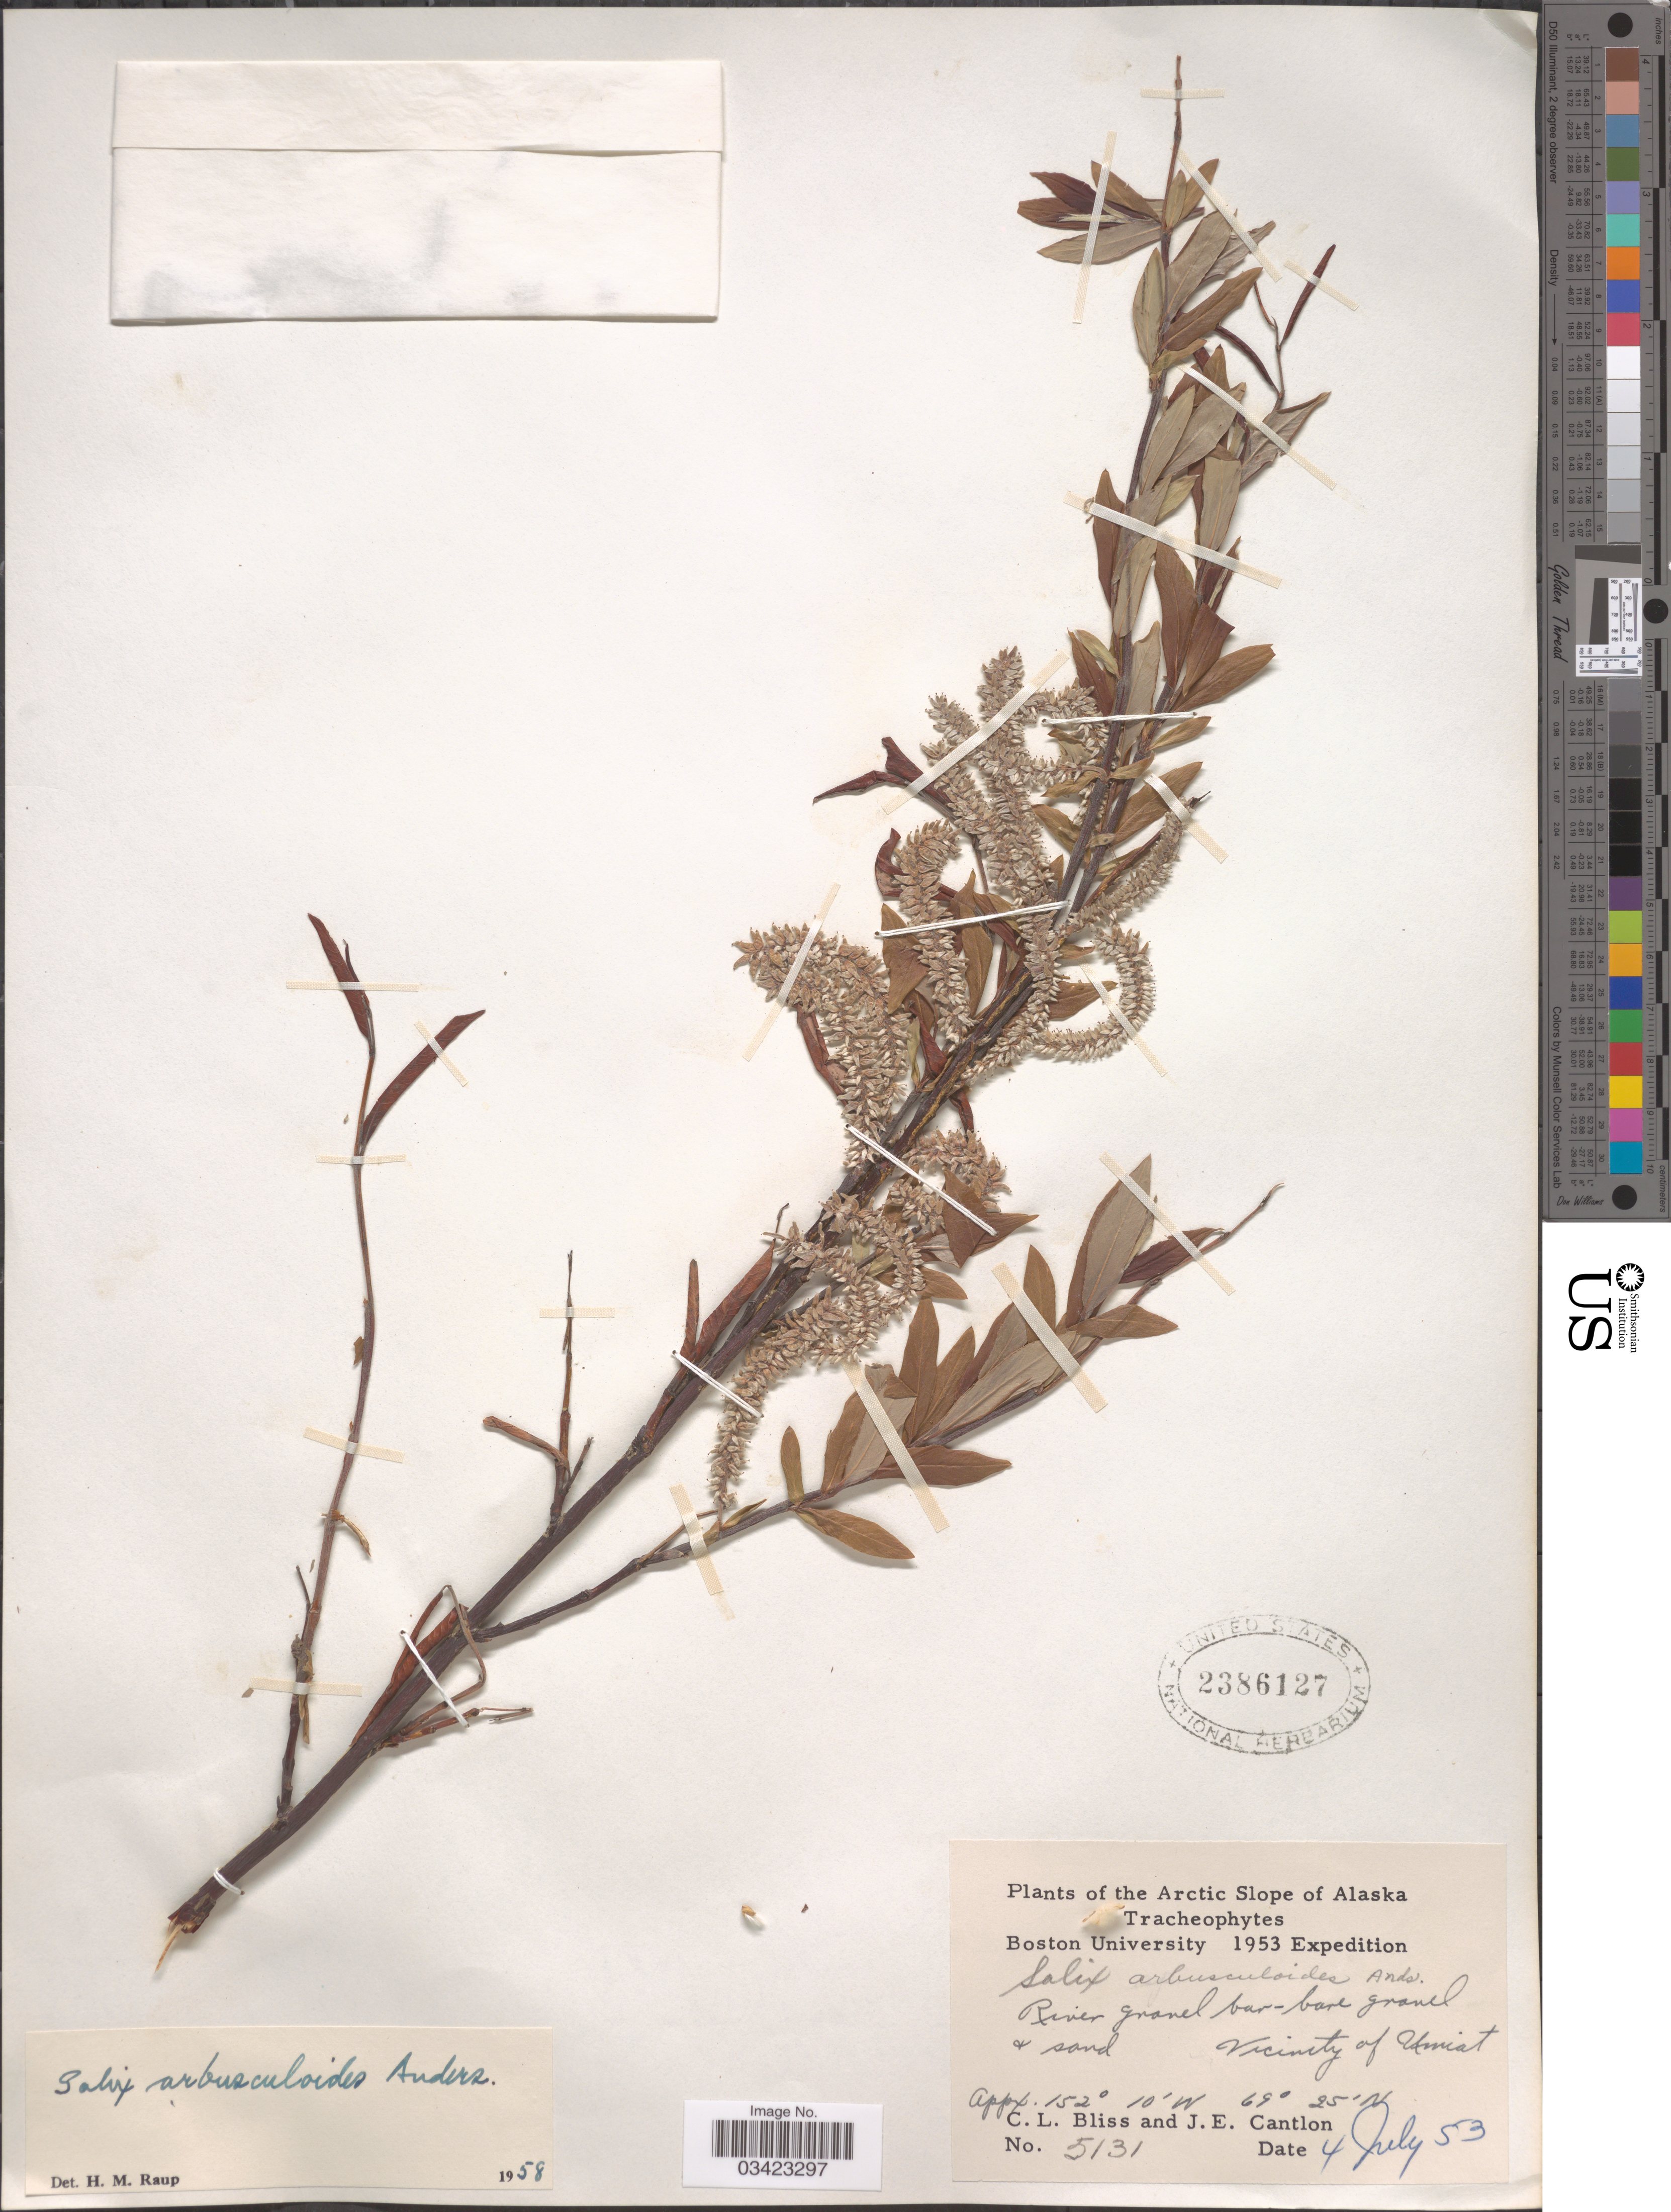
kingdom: Plantae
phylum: Tracheophyta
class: Magnoliopsida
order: Malpighiales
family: Salicaceae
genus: Salix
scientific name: Salix arbusculoides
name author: Andersson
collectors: C. Bliss & J. Cantlon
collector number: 5131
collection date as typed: Transcribed d/m/y: 4/7/53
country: United States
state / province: Alaska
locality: The Arctic Slope of Alaska. Vicinity of Umiat.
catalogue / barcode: US 2386127